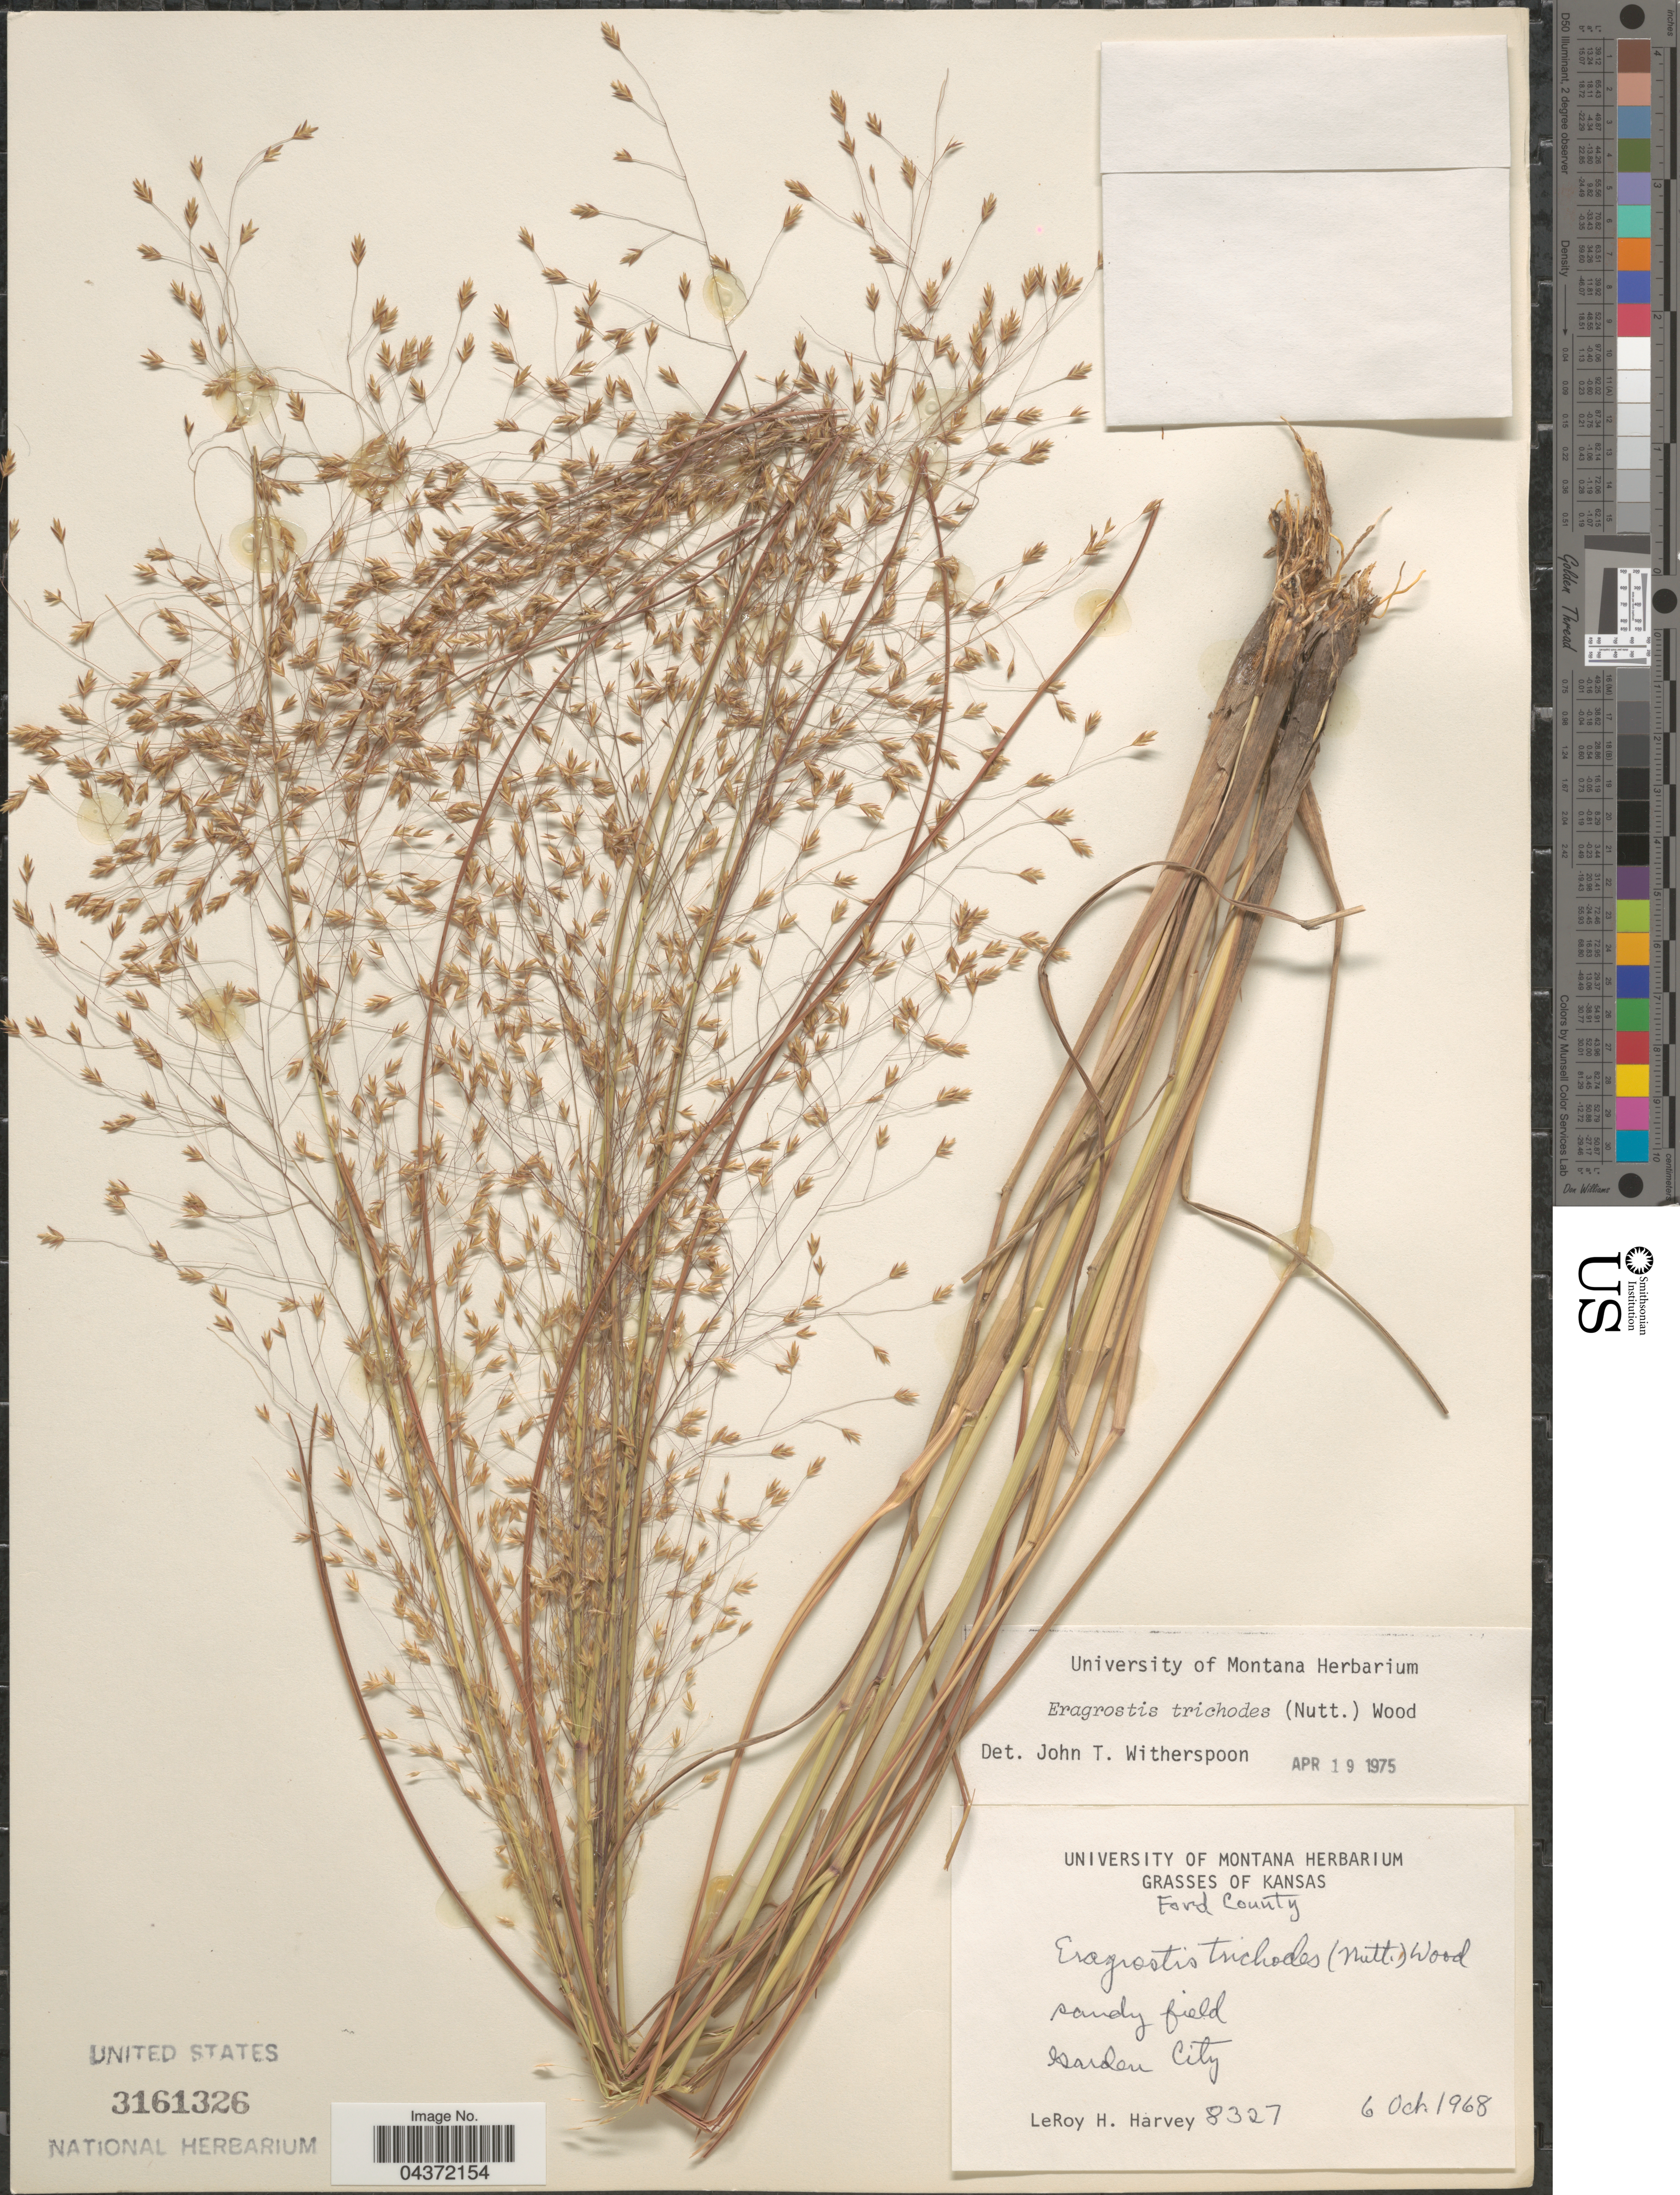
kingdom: Plantae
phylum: Tracheophyta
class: Liliopsida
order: Poales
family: Poaceae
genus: Eragrostis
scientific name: Eragrostis trichodes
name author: (Nutt.) Alph. Wood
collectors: L. H. Harvey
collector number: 8327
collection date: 1968-10-06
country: United States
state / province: Kansas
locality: Ford County. Garden City.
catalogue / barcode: US 3161326